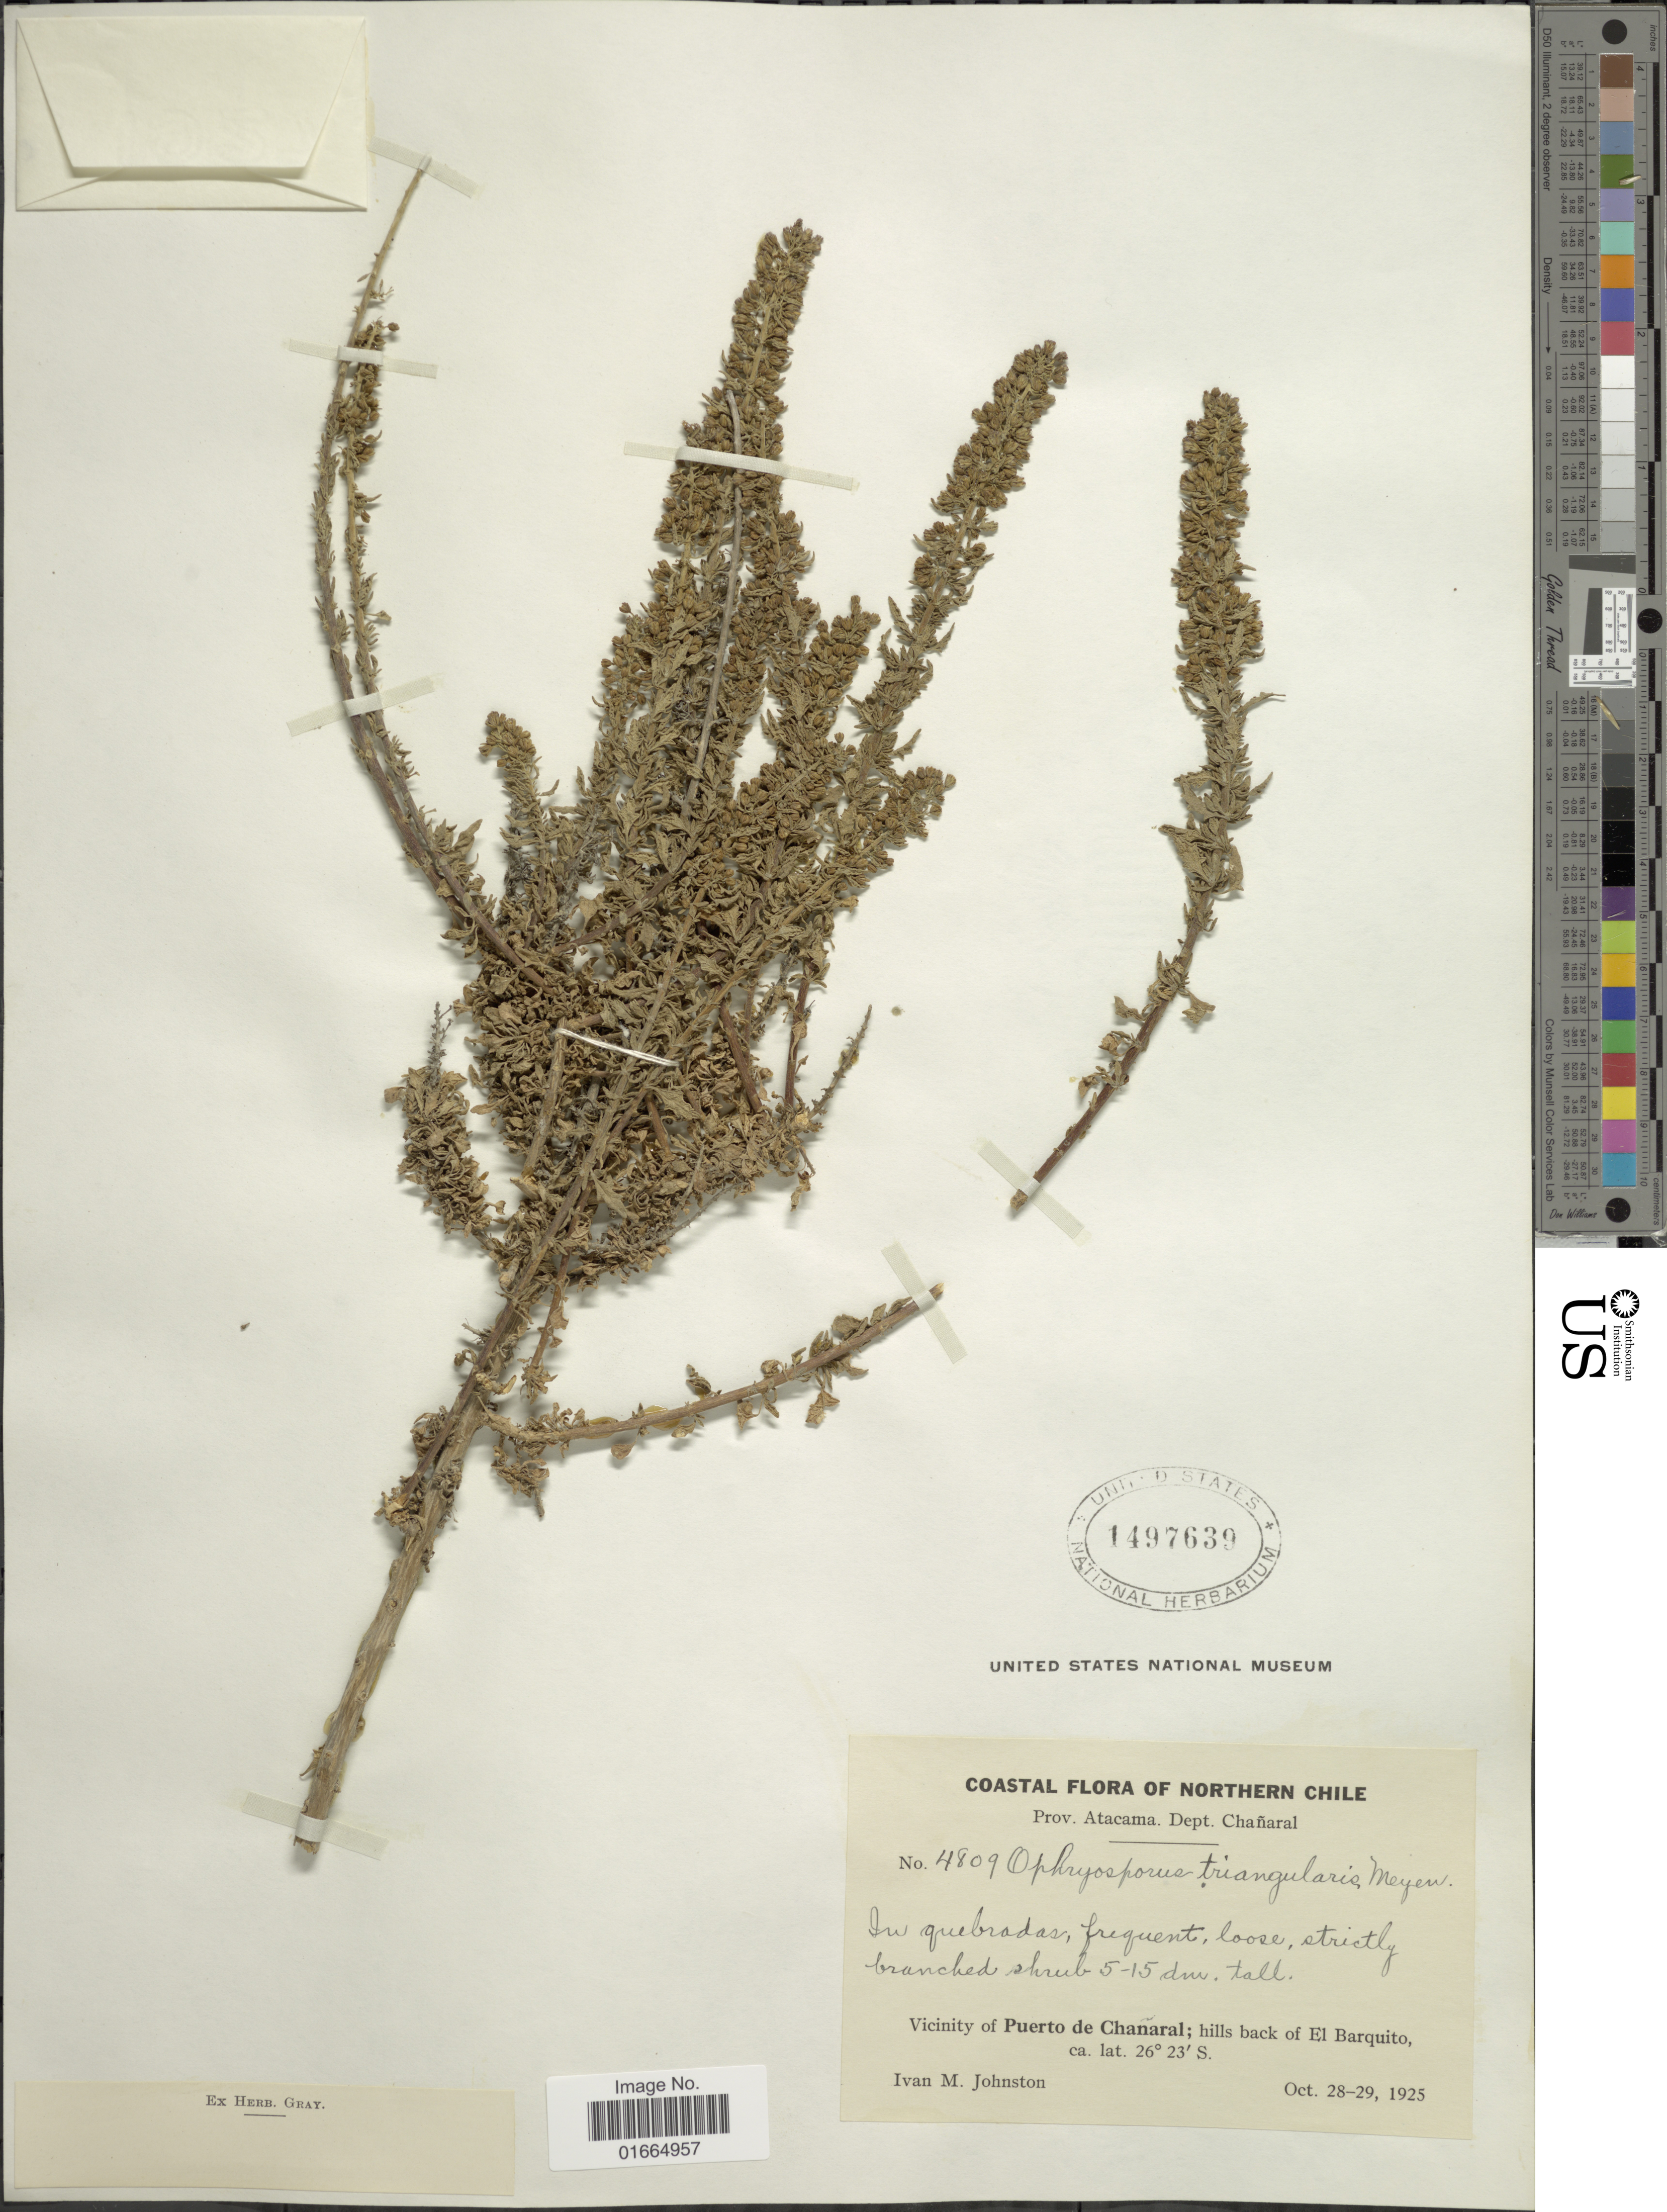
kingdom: Plantae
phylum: Tracheophyta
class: Magnoliopsida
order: Asterales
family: Asteraceae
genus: Ophryosporus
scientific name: Ophryosporus triangularis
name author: Meyen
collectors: I.M. Johnston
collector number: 4809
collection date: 1925-10-28/1925-10-29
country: Chile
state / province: Atacama (III)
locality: Prov. Atacama. Dept. Chañaral. Vicinity of Peurto de Chanaral; hills back El Barquito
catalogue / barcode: US 1497639